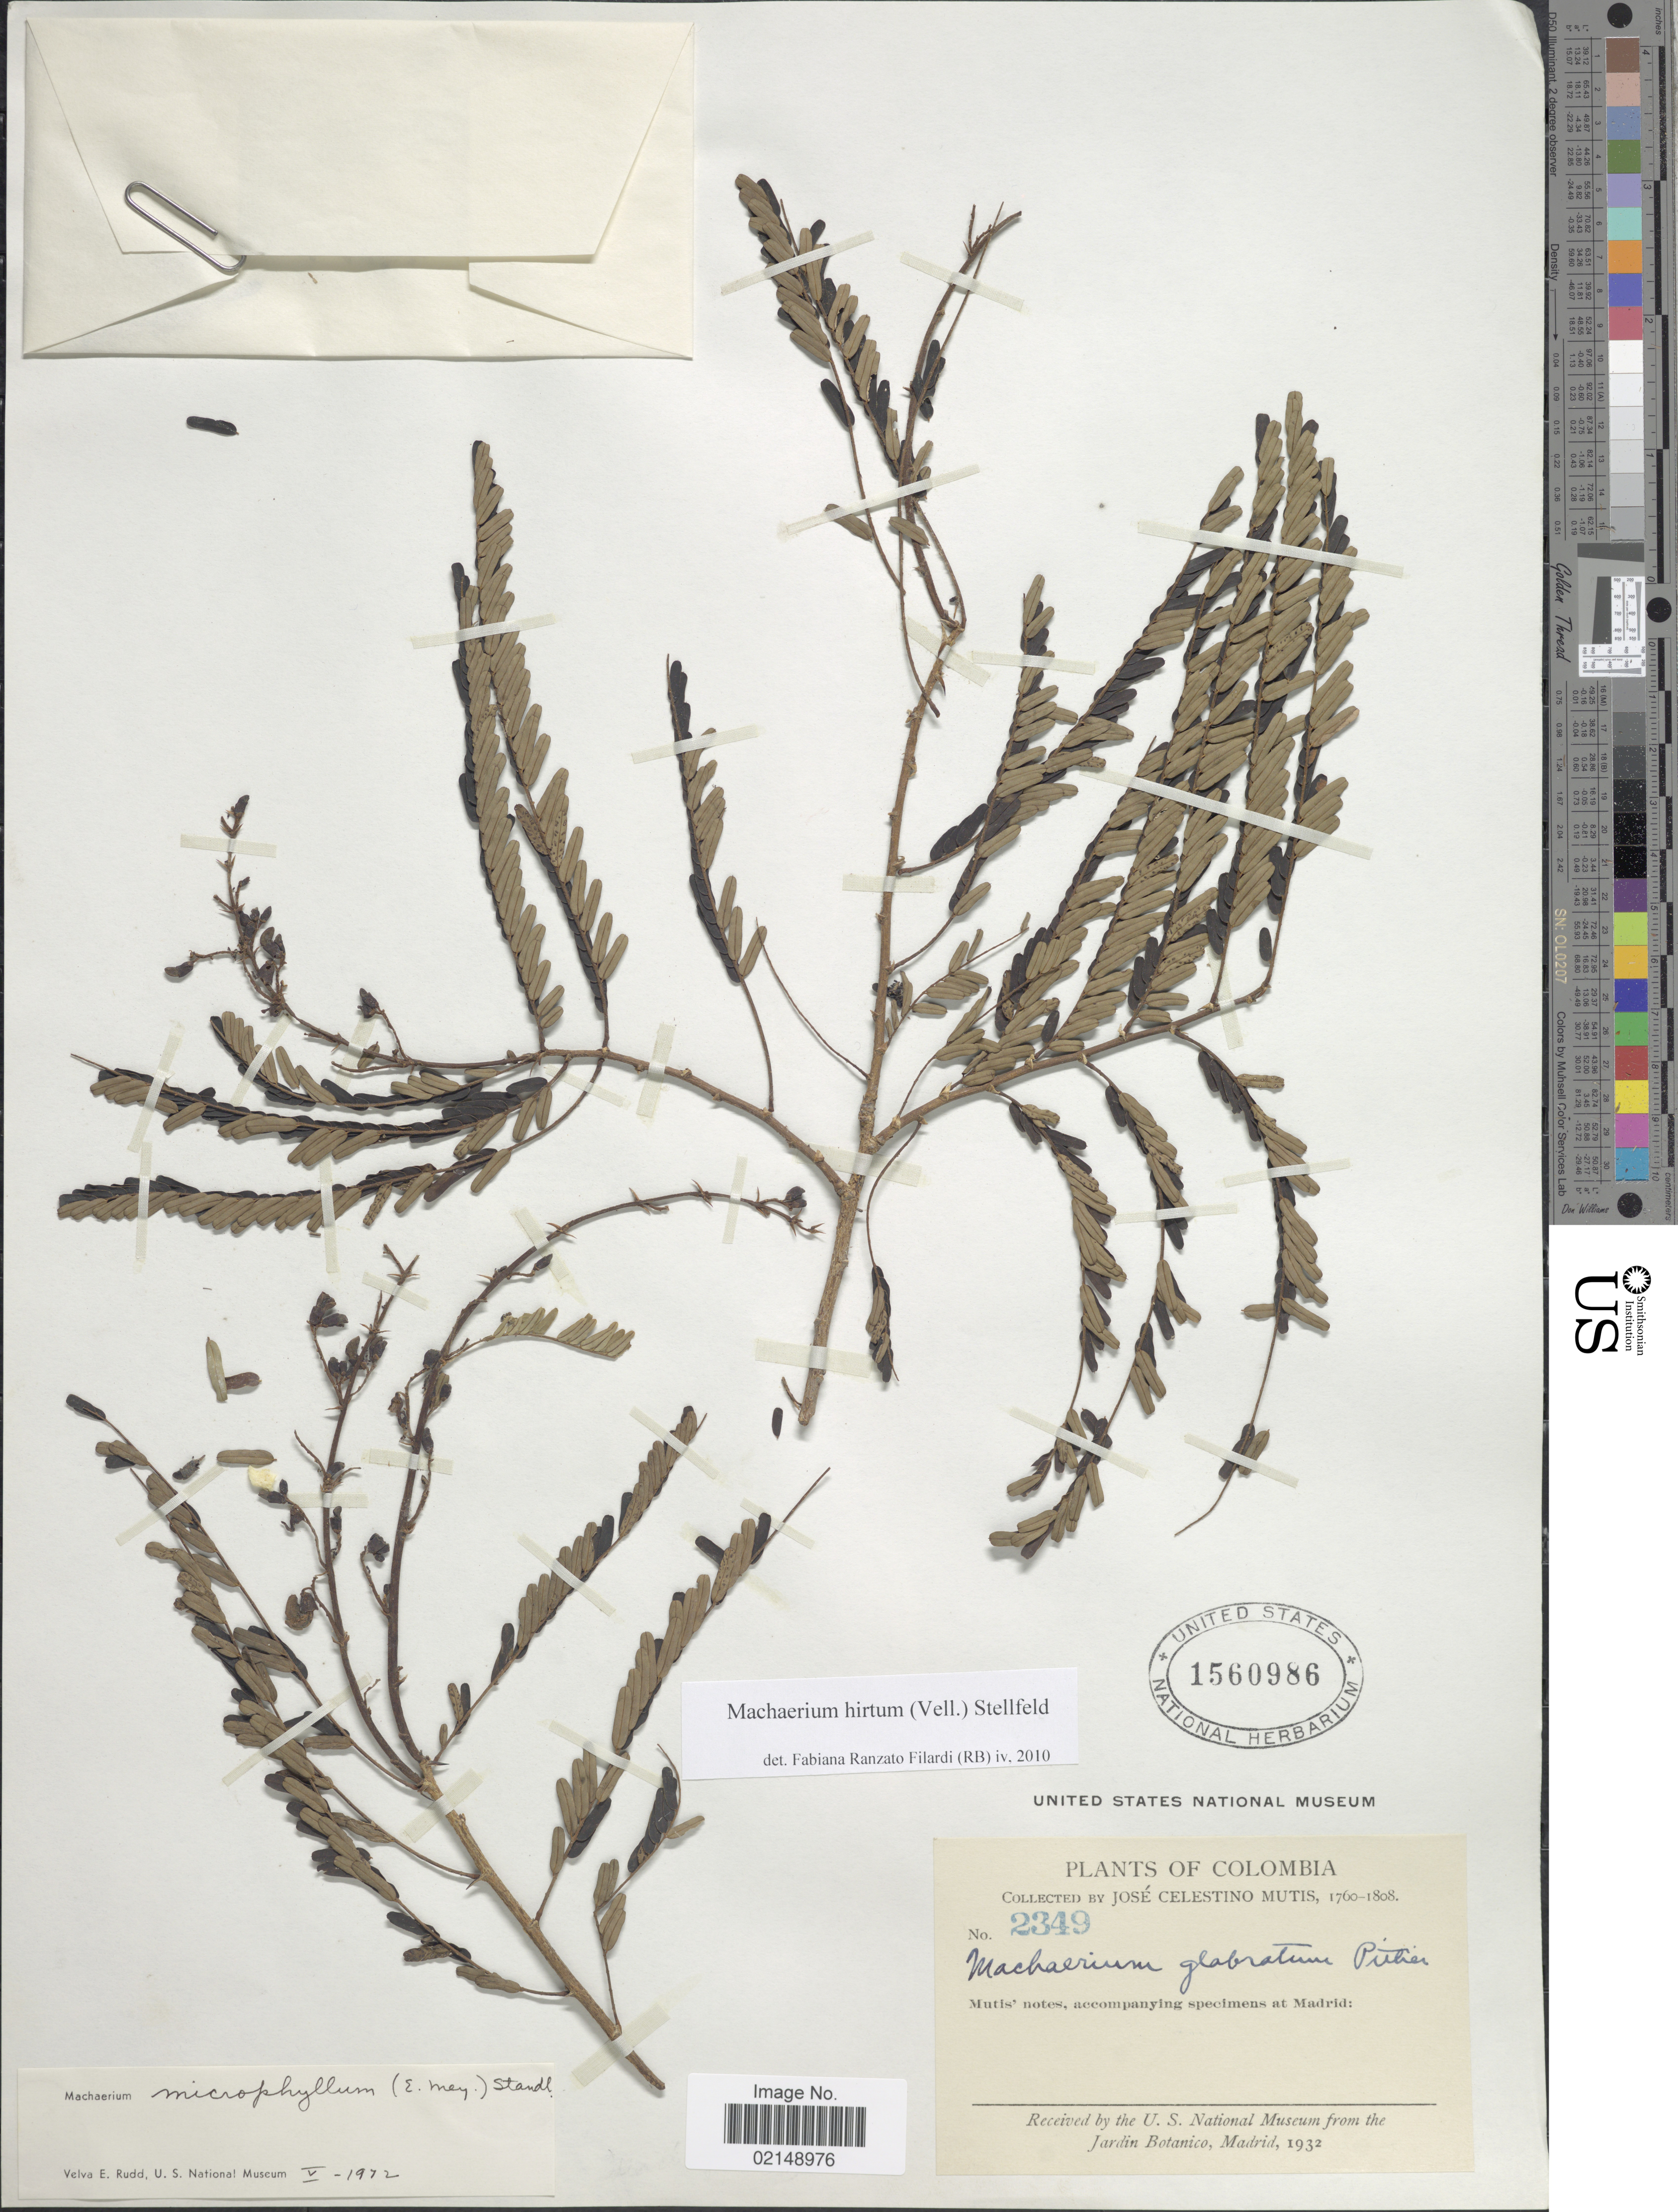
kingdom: Plantae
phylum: Tracheophyta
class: Magnoliopsida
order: Fabales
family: Fabaceae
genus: Machaerium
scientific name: Machaerium hirtum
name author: (Vell.) Stellfeld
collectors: J. C. B. Mutis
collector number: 2349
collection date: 1760/1808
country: Colombia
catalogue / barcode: US 1560986